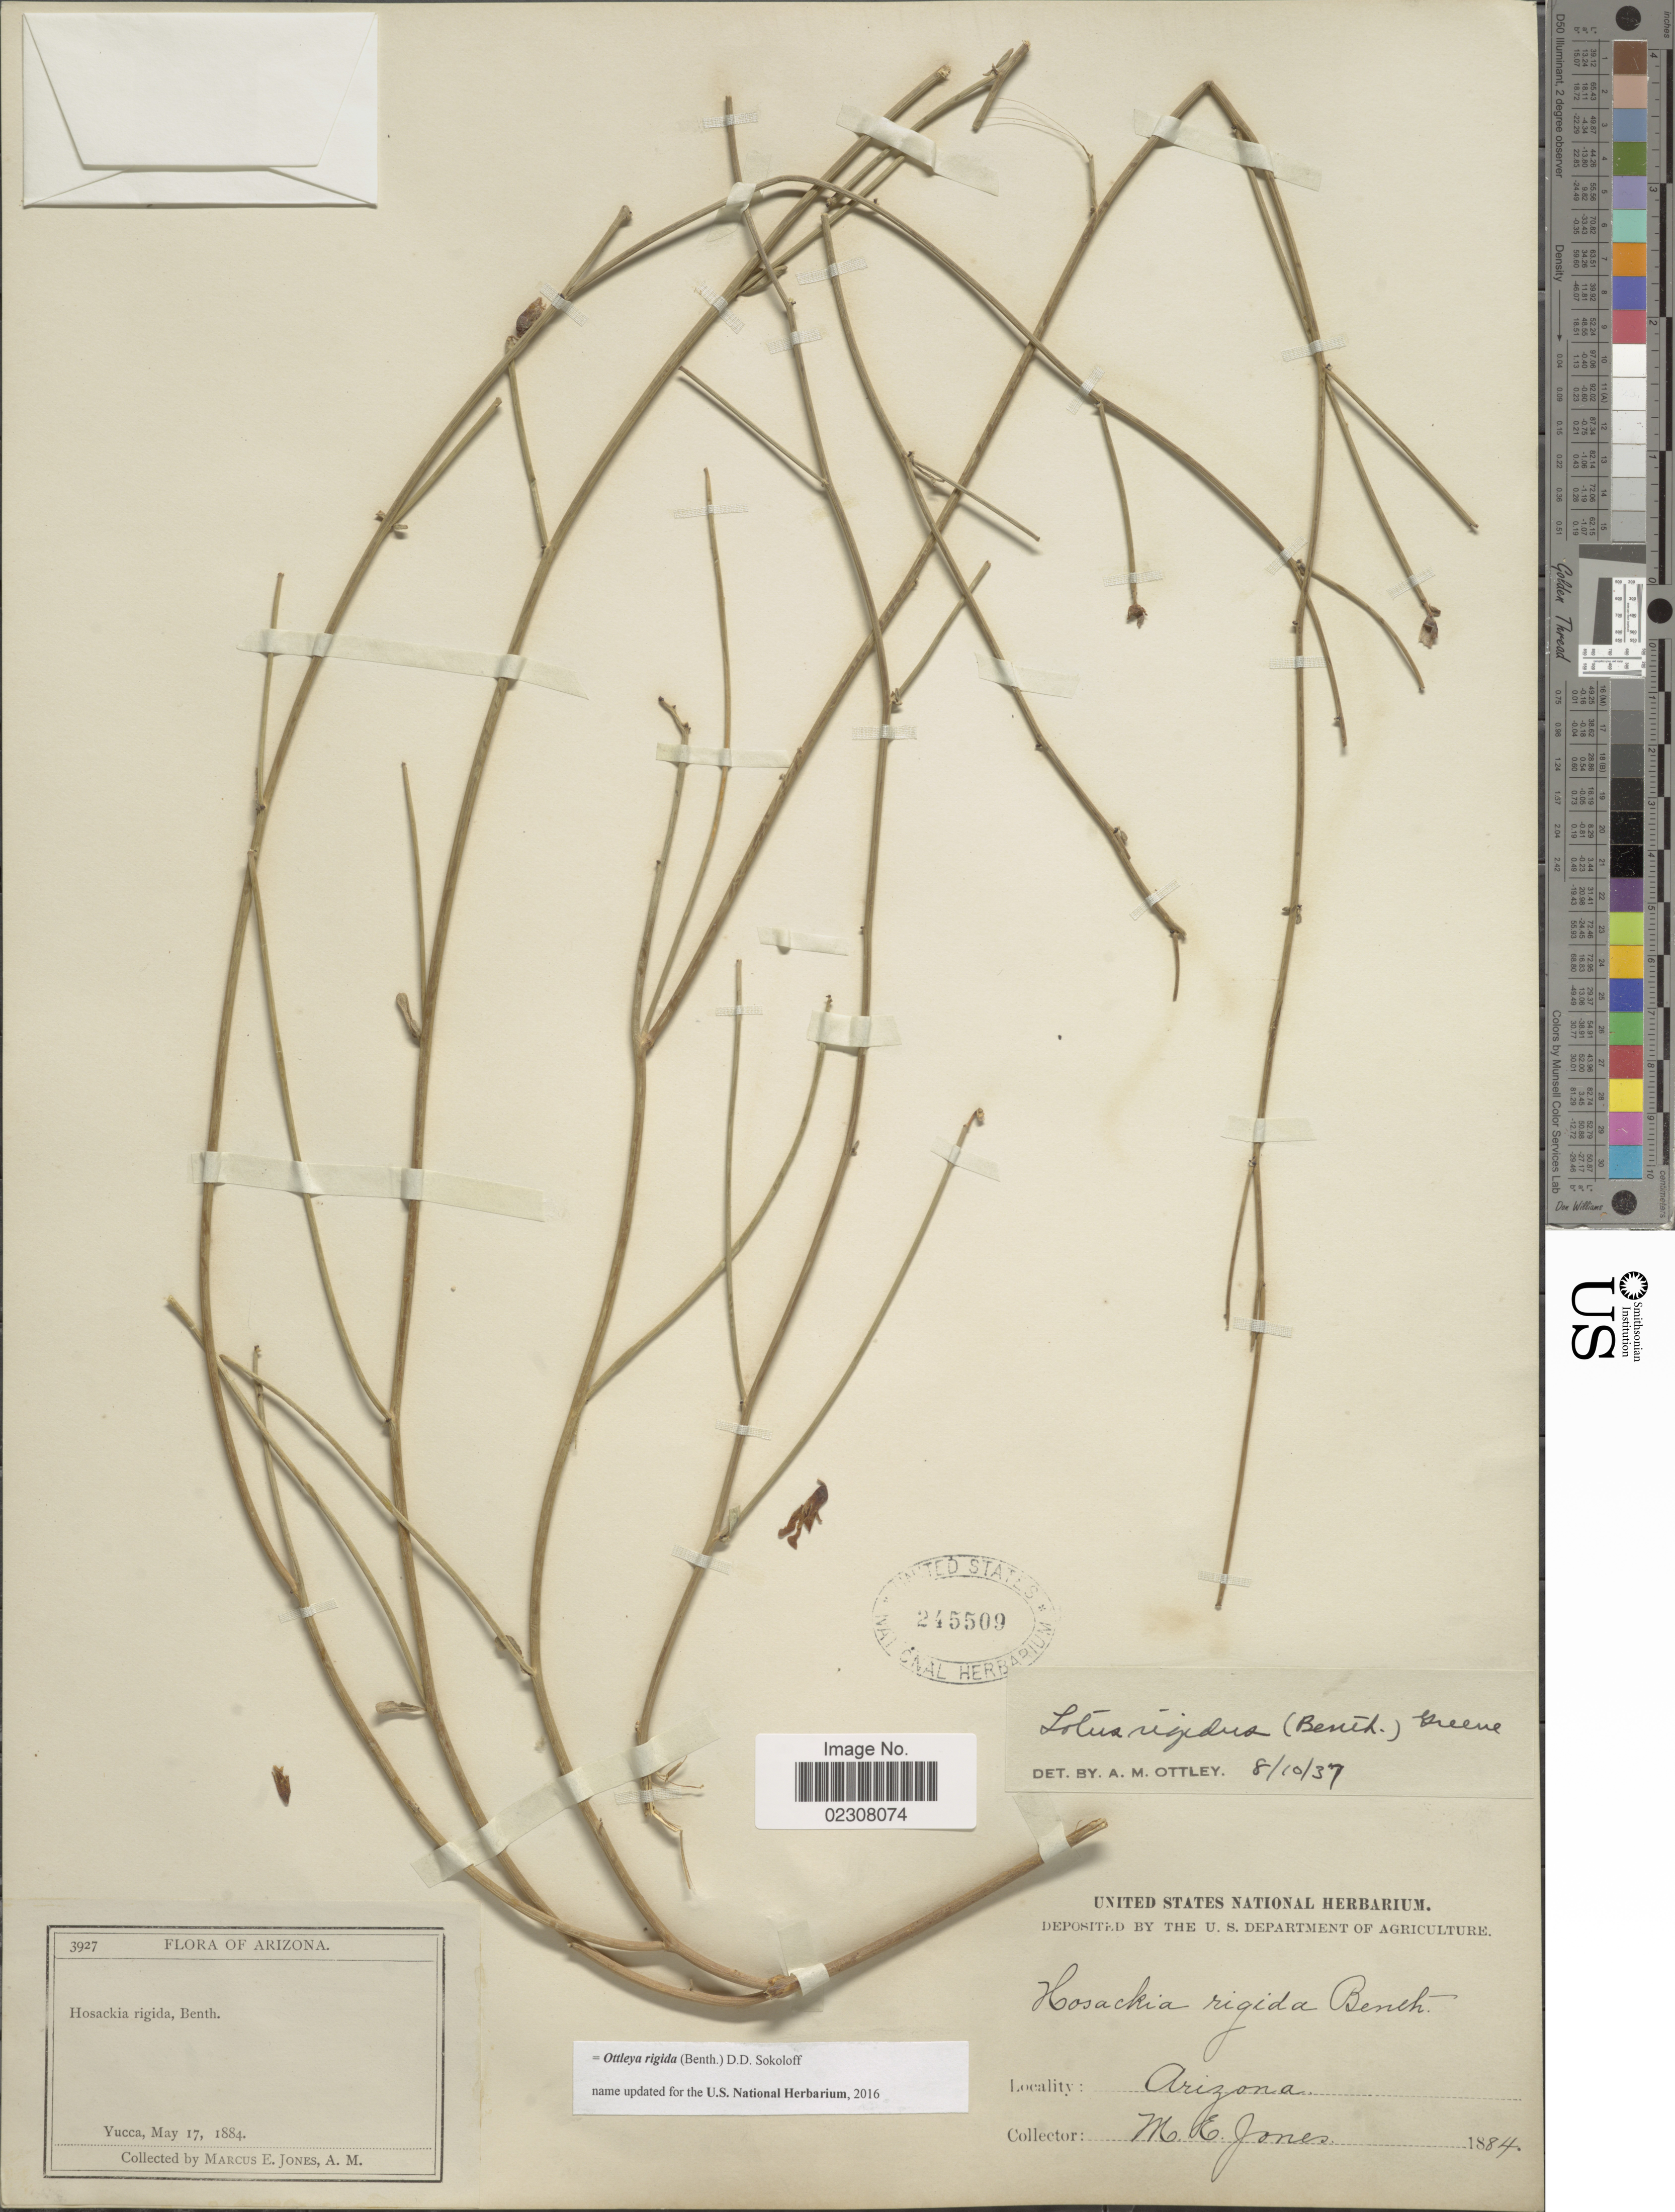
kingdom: Plantae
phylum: Tracheophyta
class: Magnoliopsida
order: Fabales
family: Fabaceae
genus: Ottleya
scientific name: Ottleya rigida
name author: (Benth.) D.D. Sokoloff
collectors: M. E. Jones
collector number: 3927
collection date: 1884-05-17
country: United States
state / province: Arizona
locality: Yucca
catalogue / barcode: US 245509